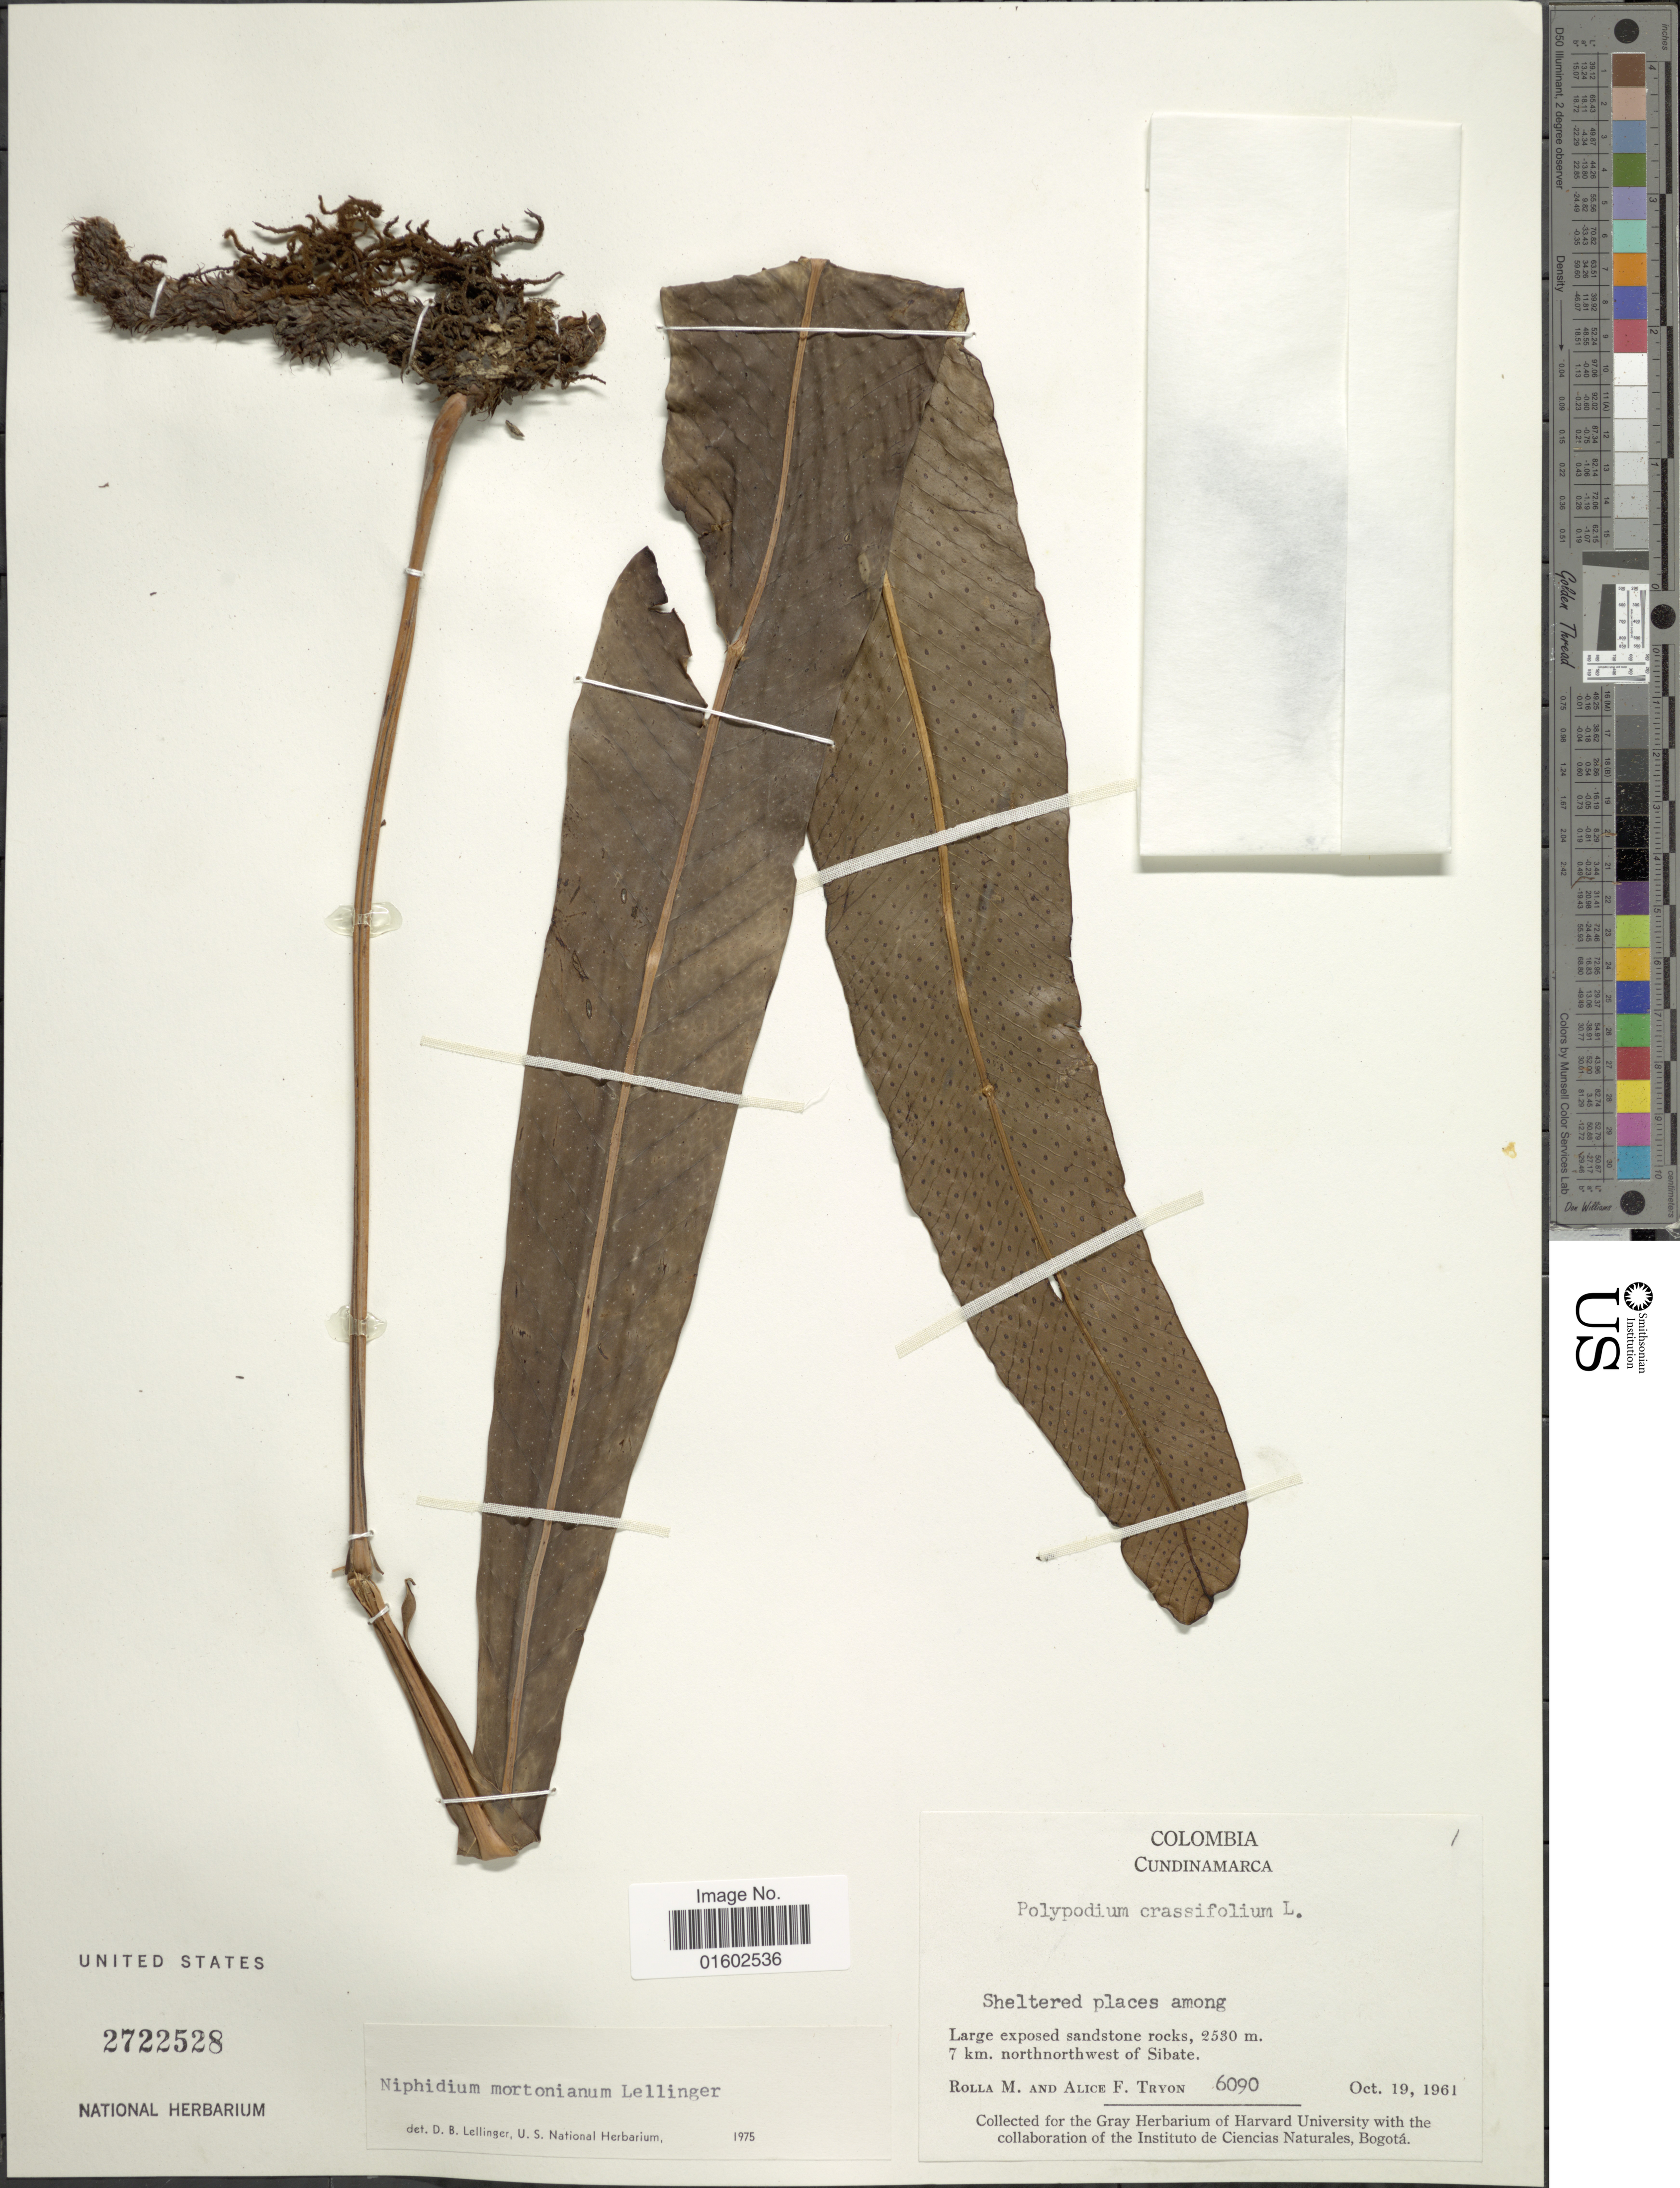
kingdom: Plantae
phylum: Tracheophyta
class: Polypodiopsida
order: Polypodiales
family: Polypodiaceae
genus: Niphidium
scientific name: Niphidium mortonianum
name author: Lellinger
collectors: M. Rolla & A. F. Tryon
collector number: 6090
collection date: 1961-10-19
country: Colombia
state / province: Cundinamarca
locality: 7 km. northnorthwest of Sibate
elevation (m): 2530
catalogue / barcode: US 2722528